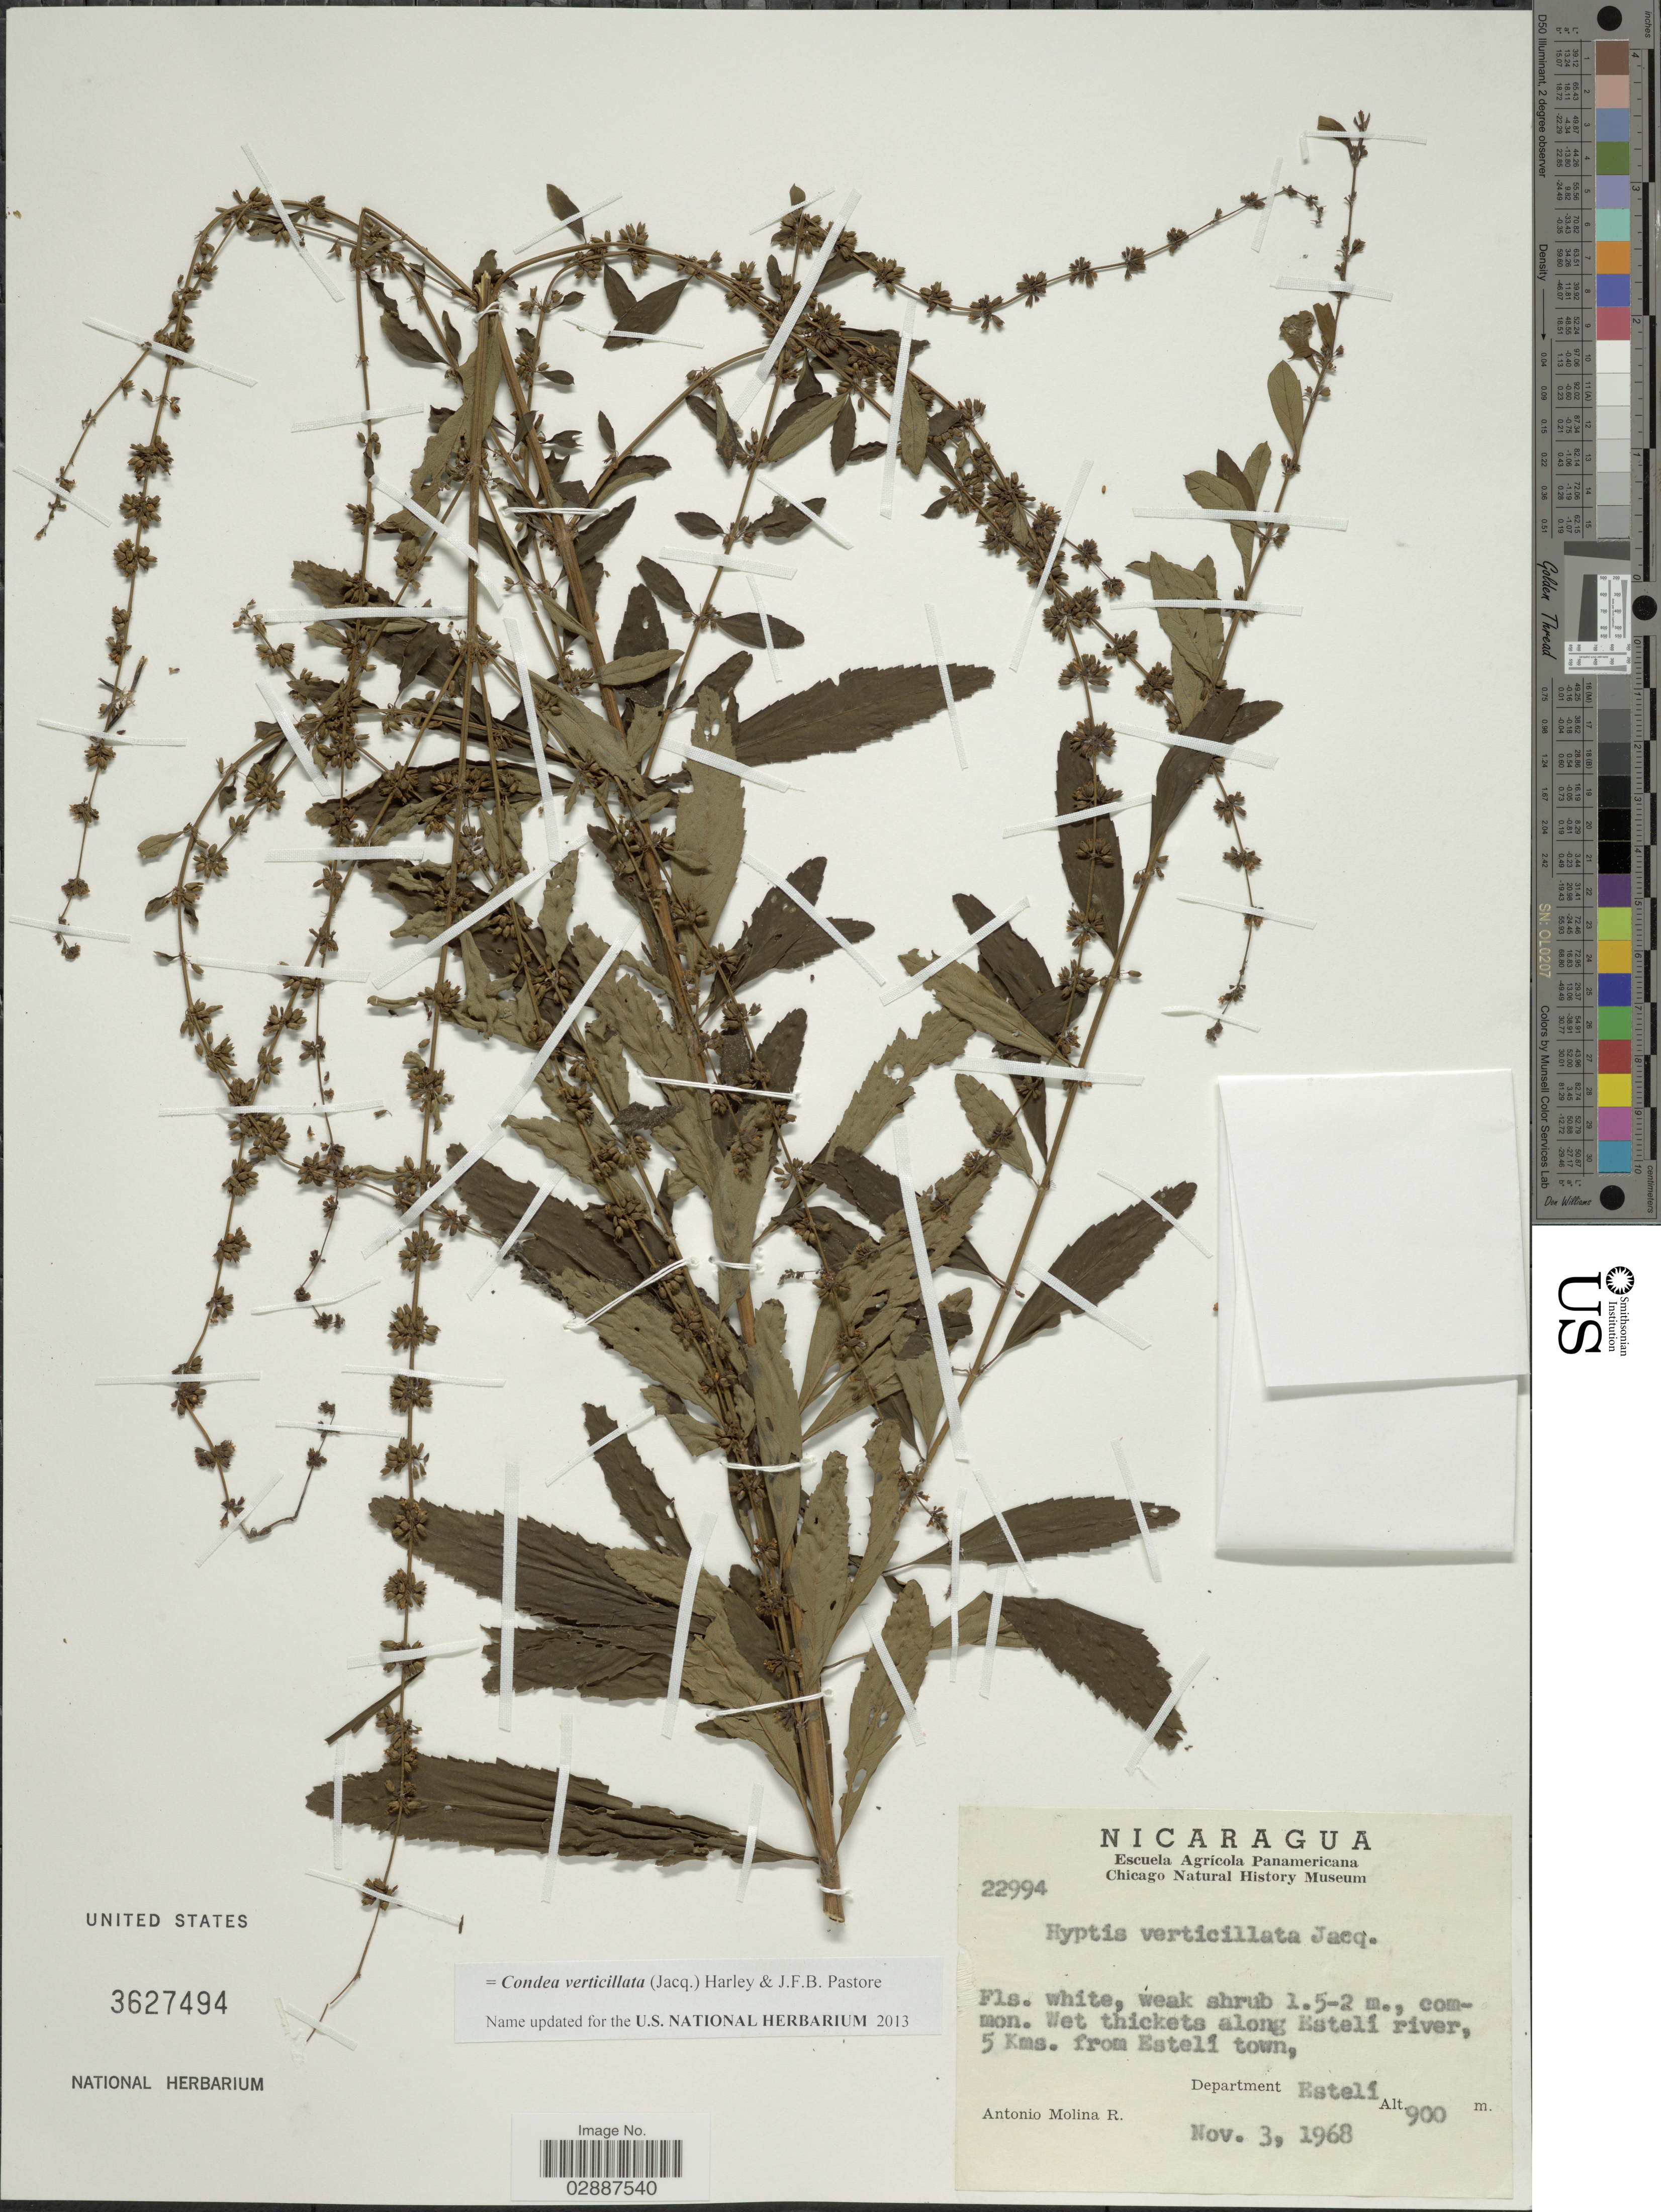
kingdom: Plantae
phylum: Tracheophyta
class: Magnoliopsida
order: Lamiales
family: Lamiaceae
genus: Condea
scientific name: Condea verticillata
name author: (Jacq.) Harley & J.F.B. Pastore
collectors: A. Molina R.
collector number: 22994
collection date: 1968-11-03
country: Nicaragua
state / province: Esteli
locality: Wet thickets along Estelí river, 5 Kms. from Estelí town, Department Estelí.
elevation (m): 900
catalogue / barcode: US 3627494